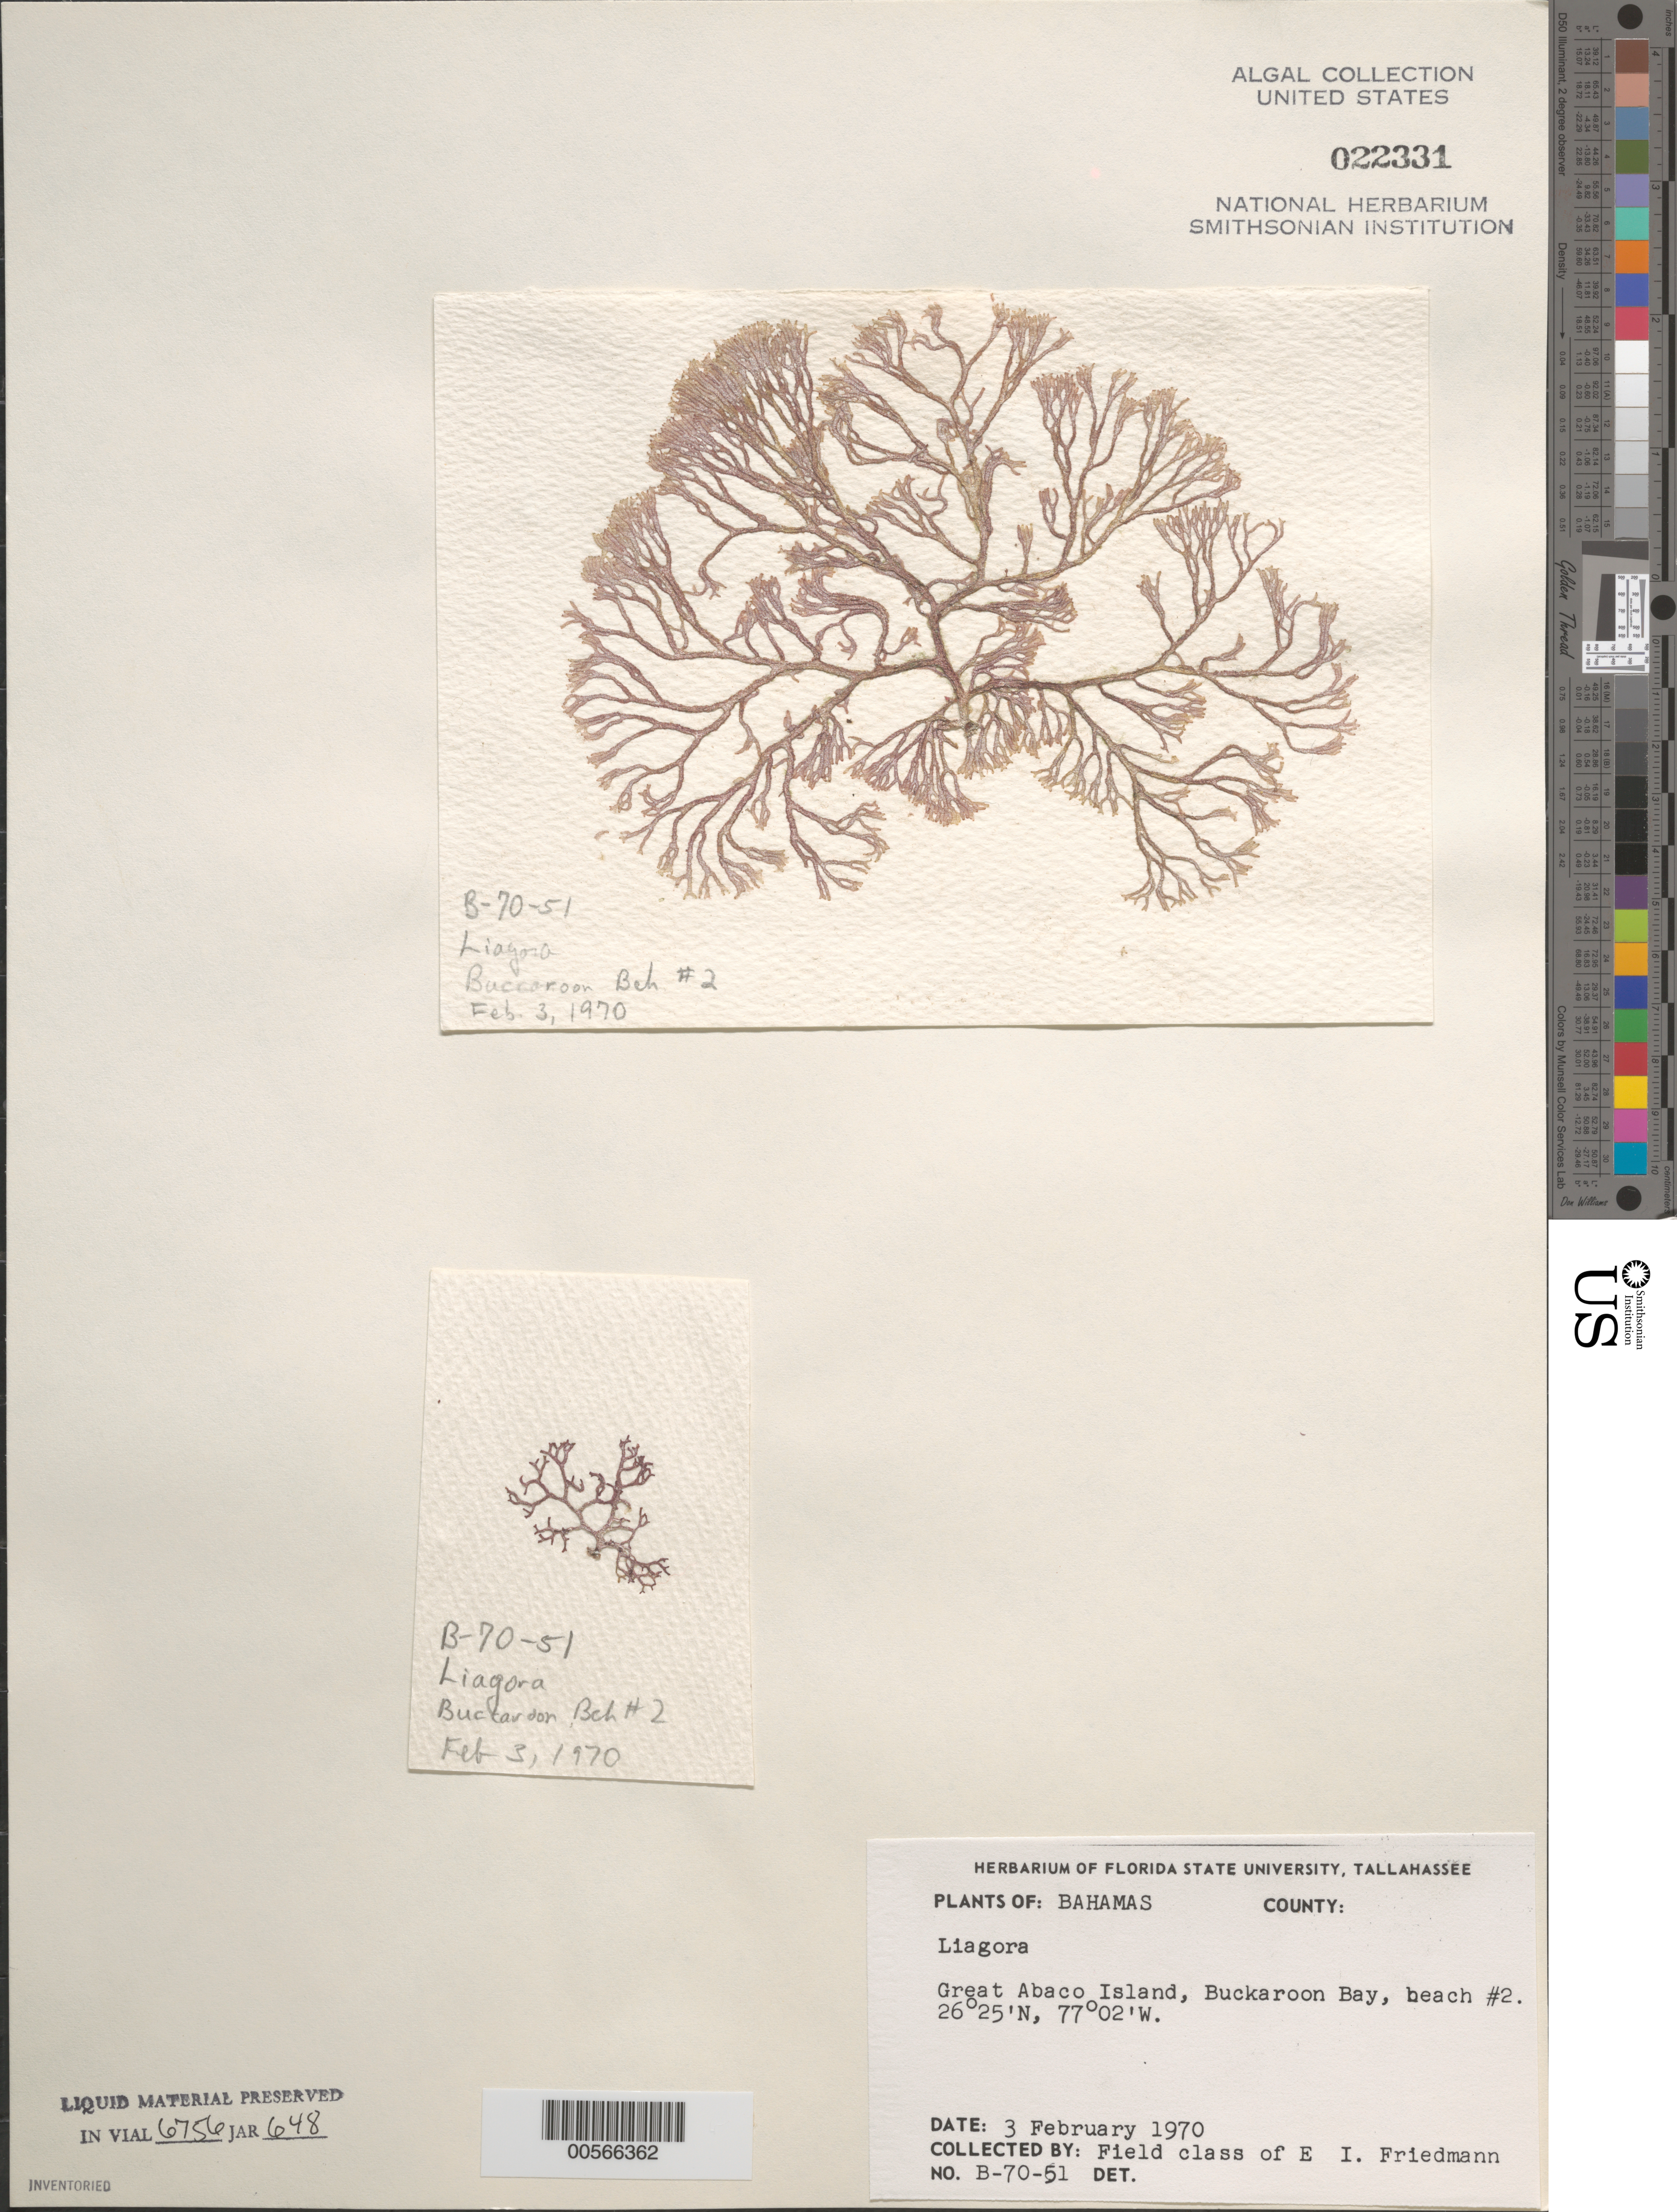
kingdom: Plantae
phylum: Rhodophyta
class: Florideophyceae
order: Nemaliales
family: Liagoraceae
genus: Liagora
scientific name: Liagora sp.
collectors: E. Friedmann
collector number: B-70-51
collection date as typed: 03 Feb 1970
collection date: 1970-02-03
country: Bahamas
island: Great Abaco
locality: Buckaroon Bay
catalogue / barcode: US 22331